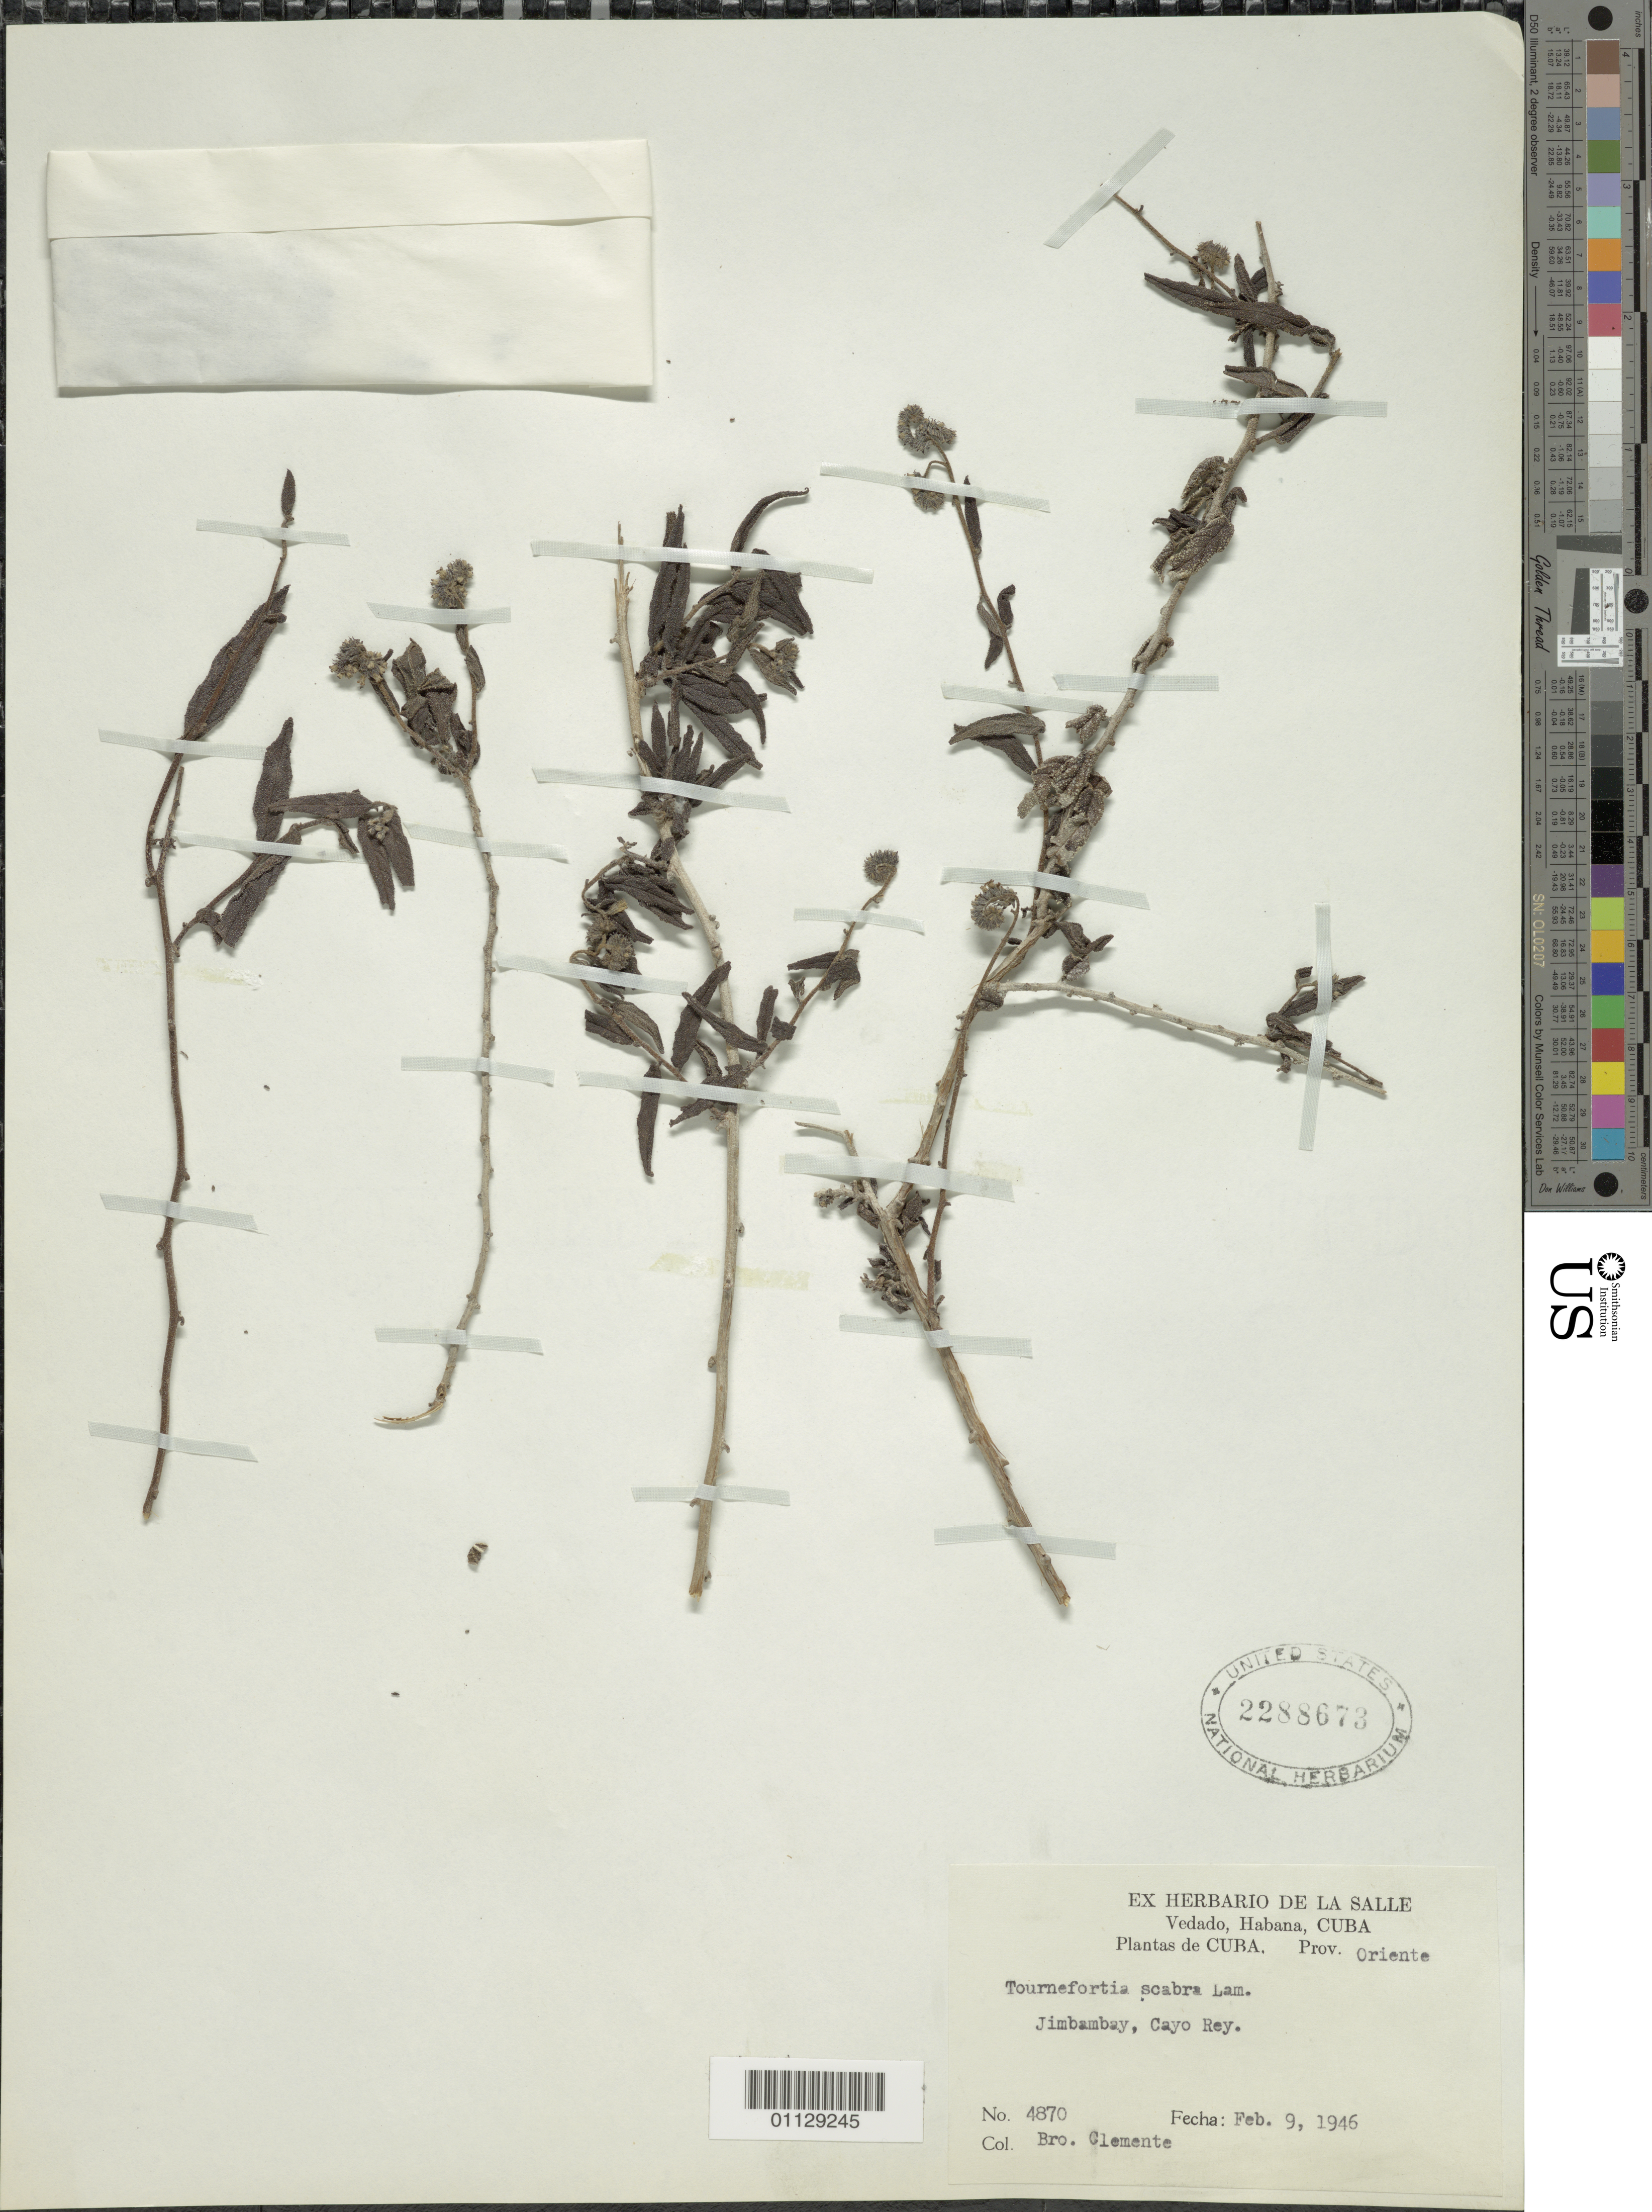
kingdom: Plantae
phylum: Tracheophyta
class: Magnoliopsida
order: Boraginales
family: Heliotropiaceae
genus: Tournefortia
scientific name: Tournefortia scabra var. scabra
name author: Lam.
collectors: Bro. Clemente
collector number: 4870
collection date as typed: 09 Feb 1946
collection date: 1946-02-09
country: Cuba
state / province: Oriente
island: Cuba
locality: Jiambambay, Cayo Rey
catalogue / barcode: US 2288673